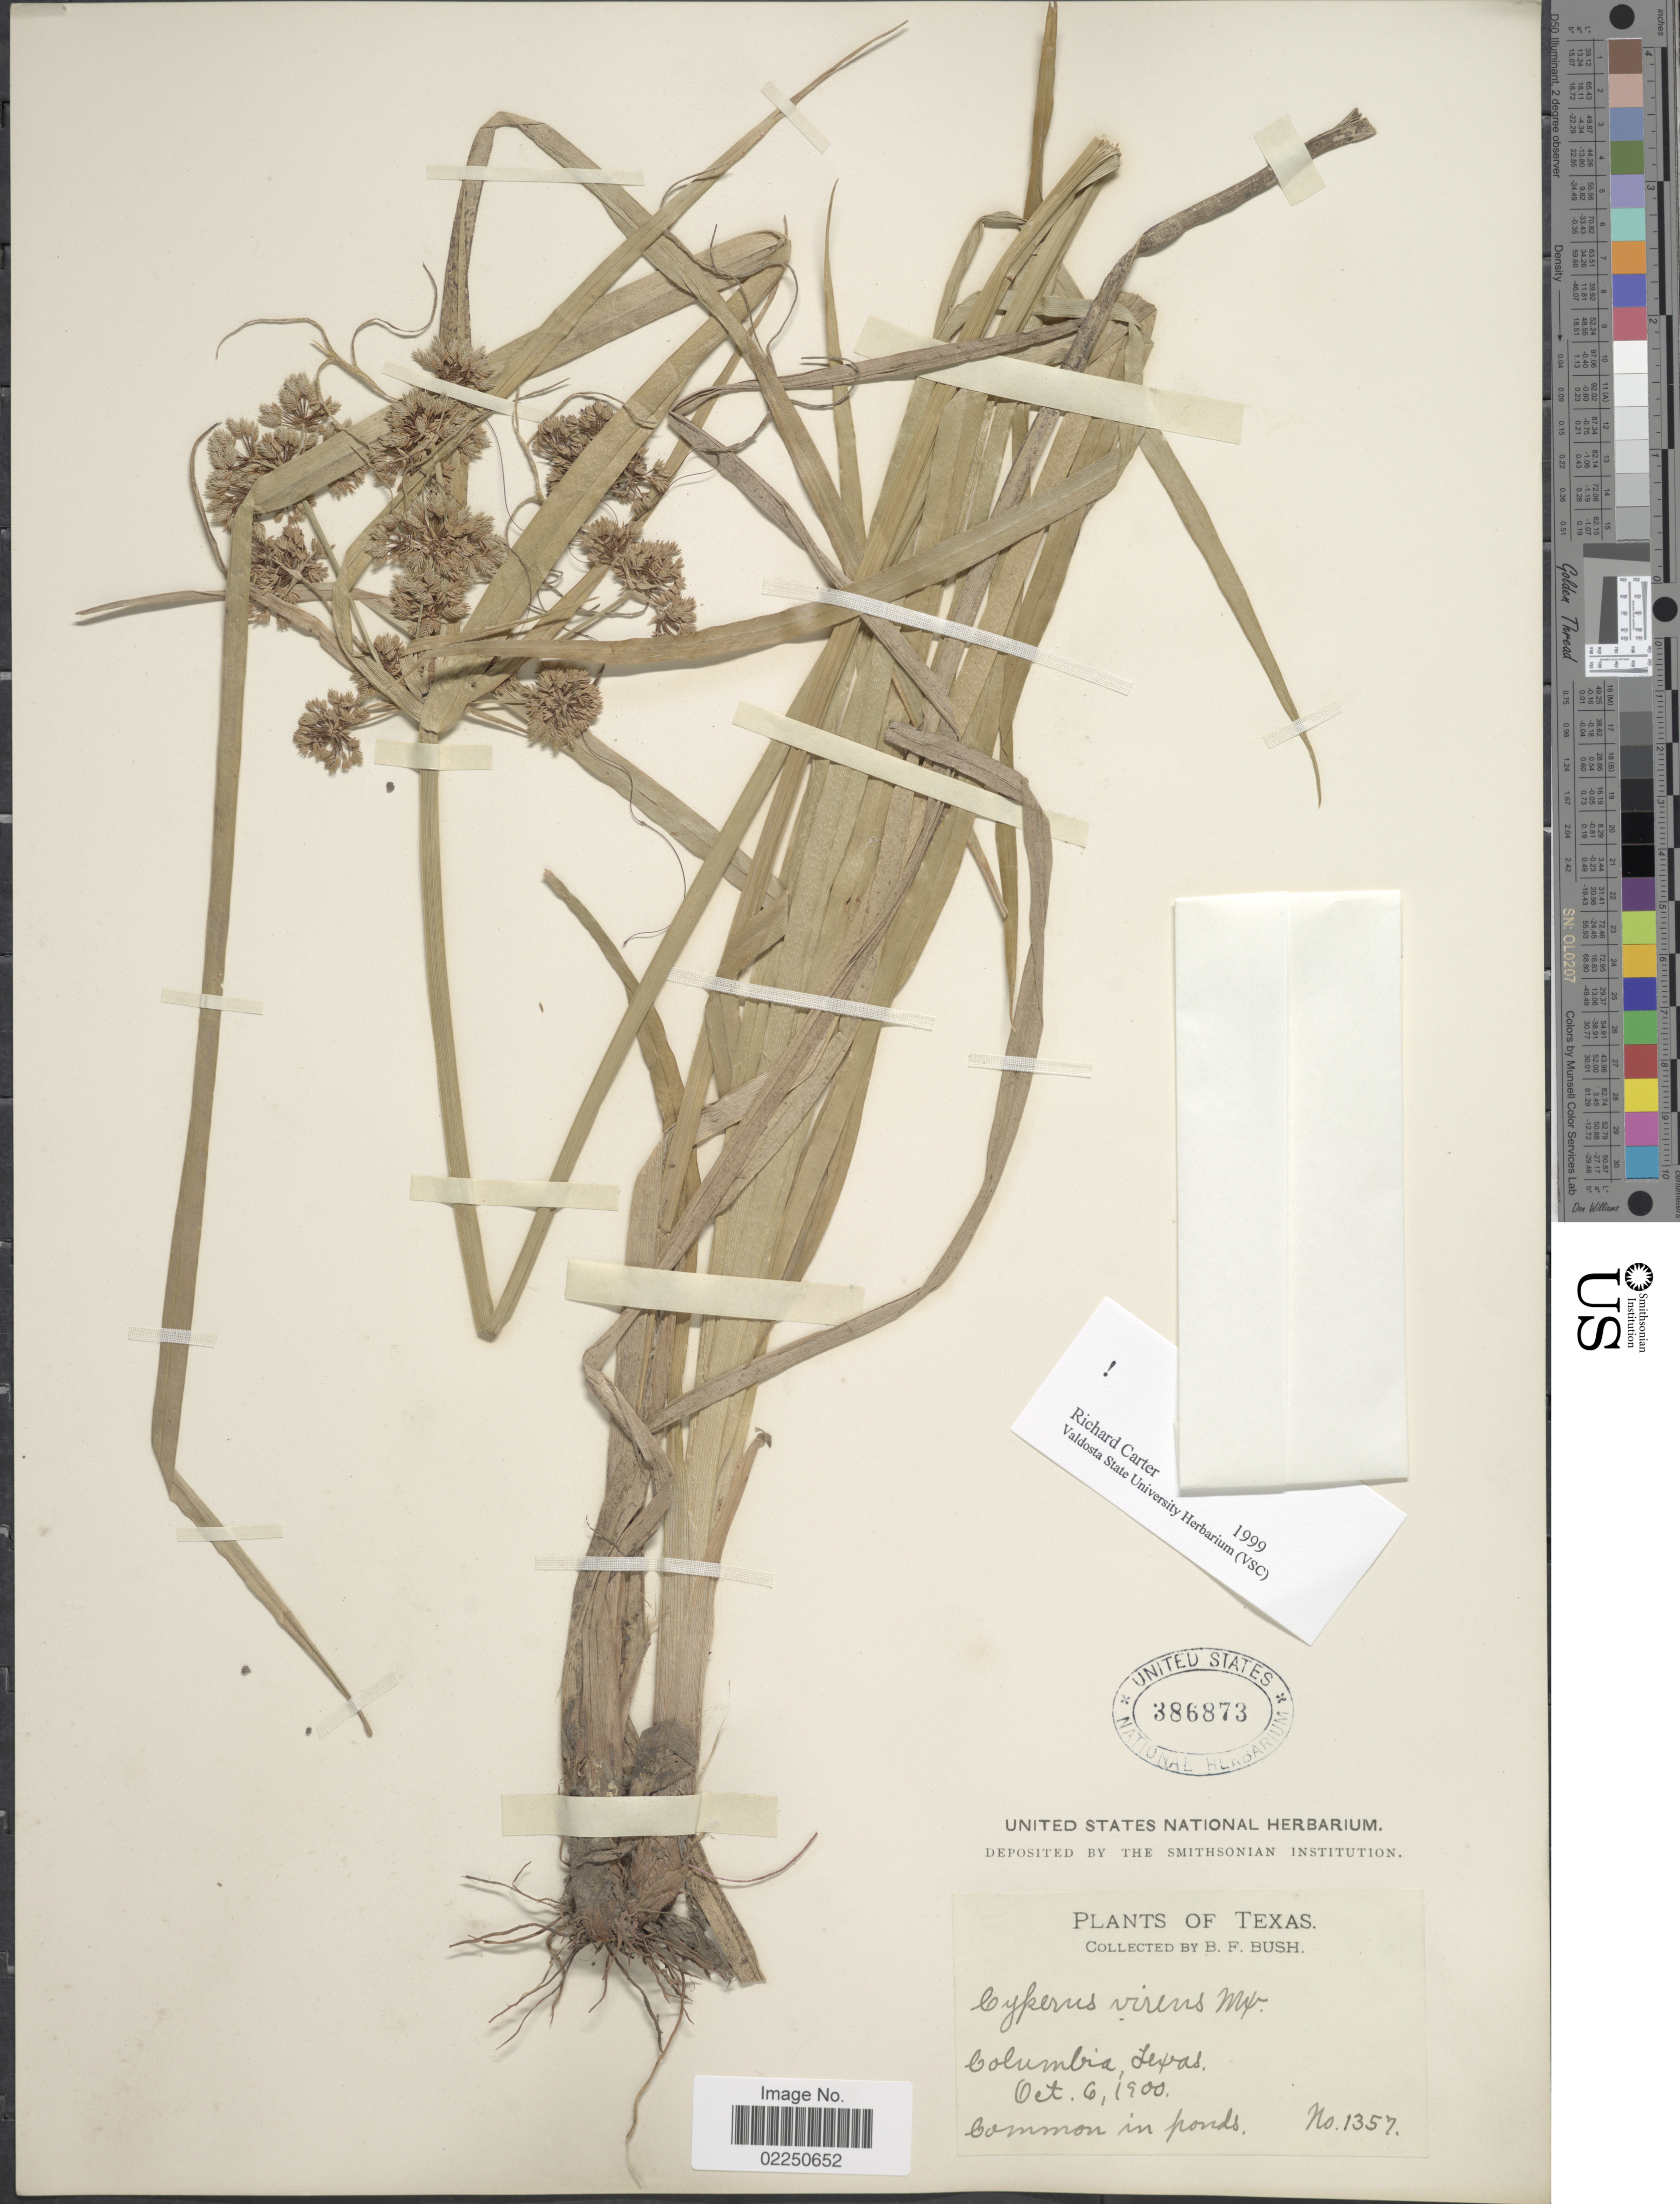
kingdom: Plantae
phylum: Tracheophyta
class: Liliopsida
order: Poales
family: Cyperaceae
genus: Cyperus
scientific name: Cyperus virens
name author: Michx.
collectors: B. F. Bush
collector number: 1357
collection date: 1900-10-06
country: United States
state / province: Texas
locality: Colombia, Texas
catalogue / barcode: US 386873